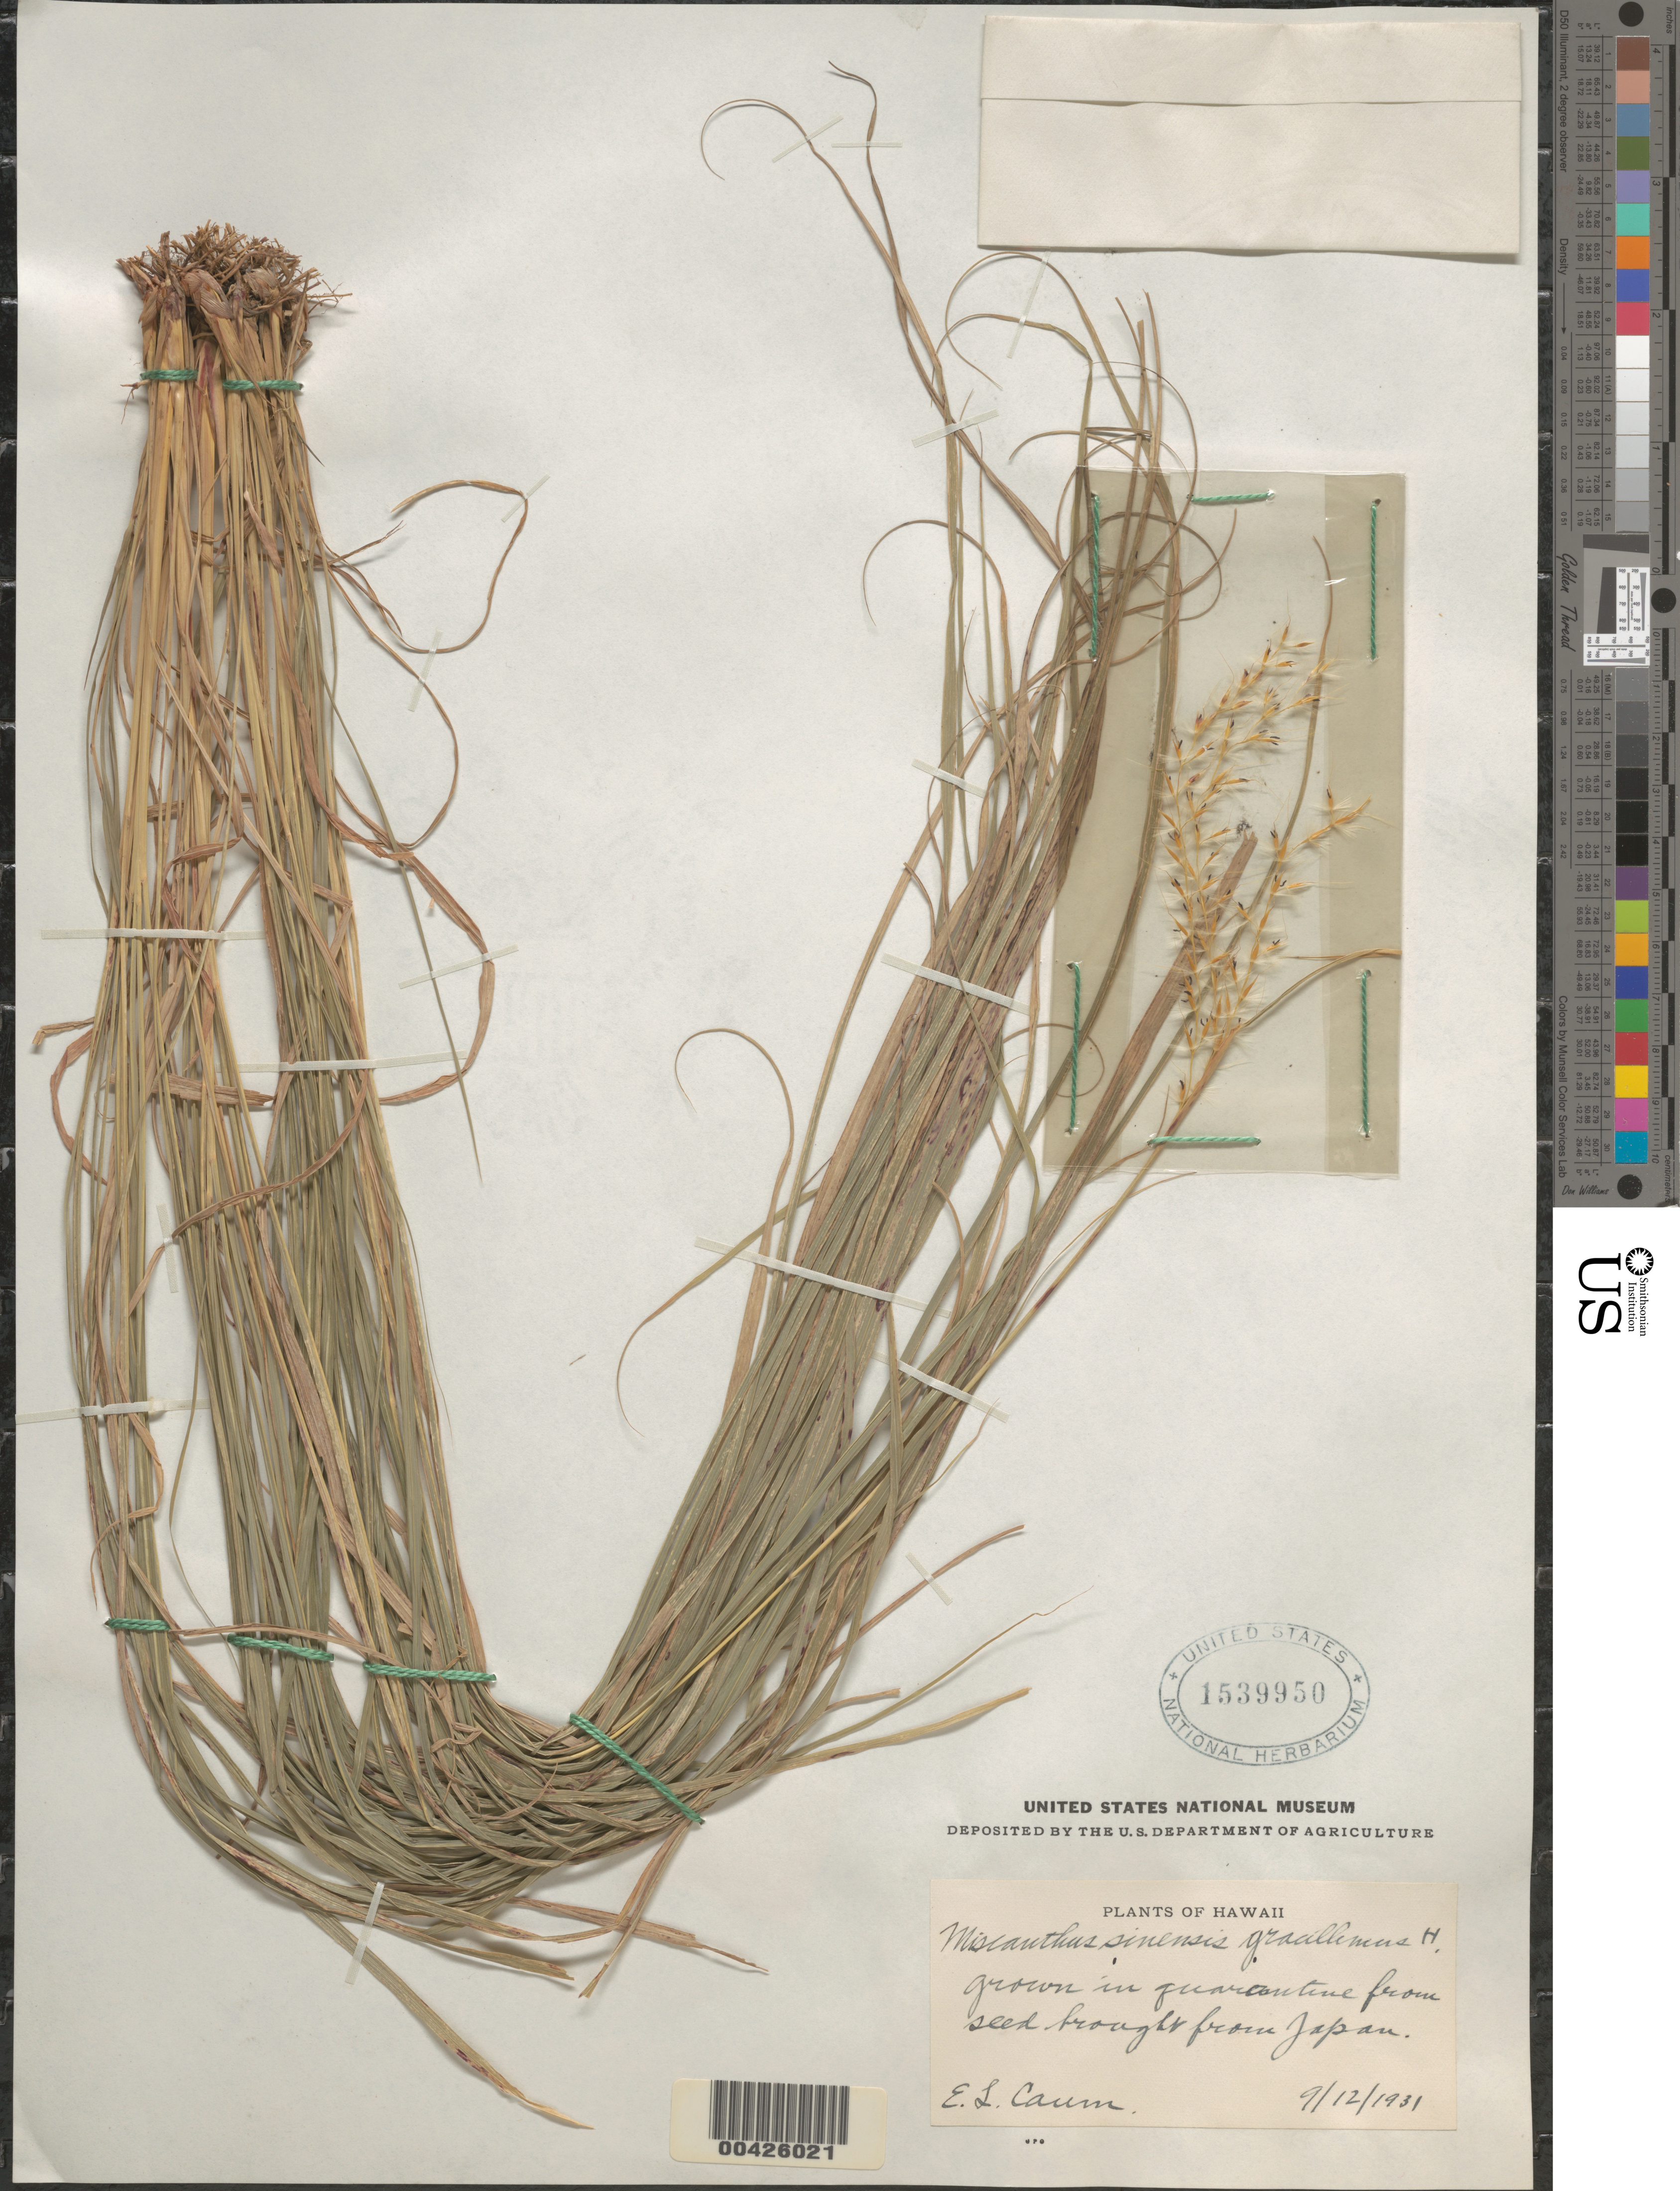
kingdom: Plantae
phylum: Tracheophyta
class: Liliopsida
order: Poales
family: Poaceae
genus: Miscanthus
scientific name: Miscanthus sinensis f. gracillimus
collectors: E. L. Caum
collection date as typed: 12 Sep 1931 or 9 Dec 1931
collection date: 1931-09-12 or 1931-12-09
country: United States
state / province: Hawaii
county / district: Hawaii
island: Hawaii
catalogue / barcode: US 1539950